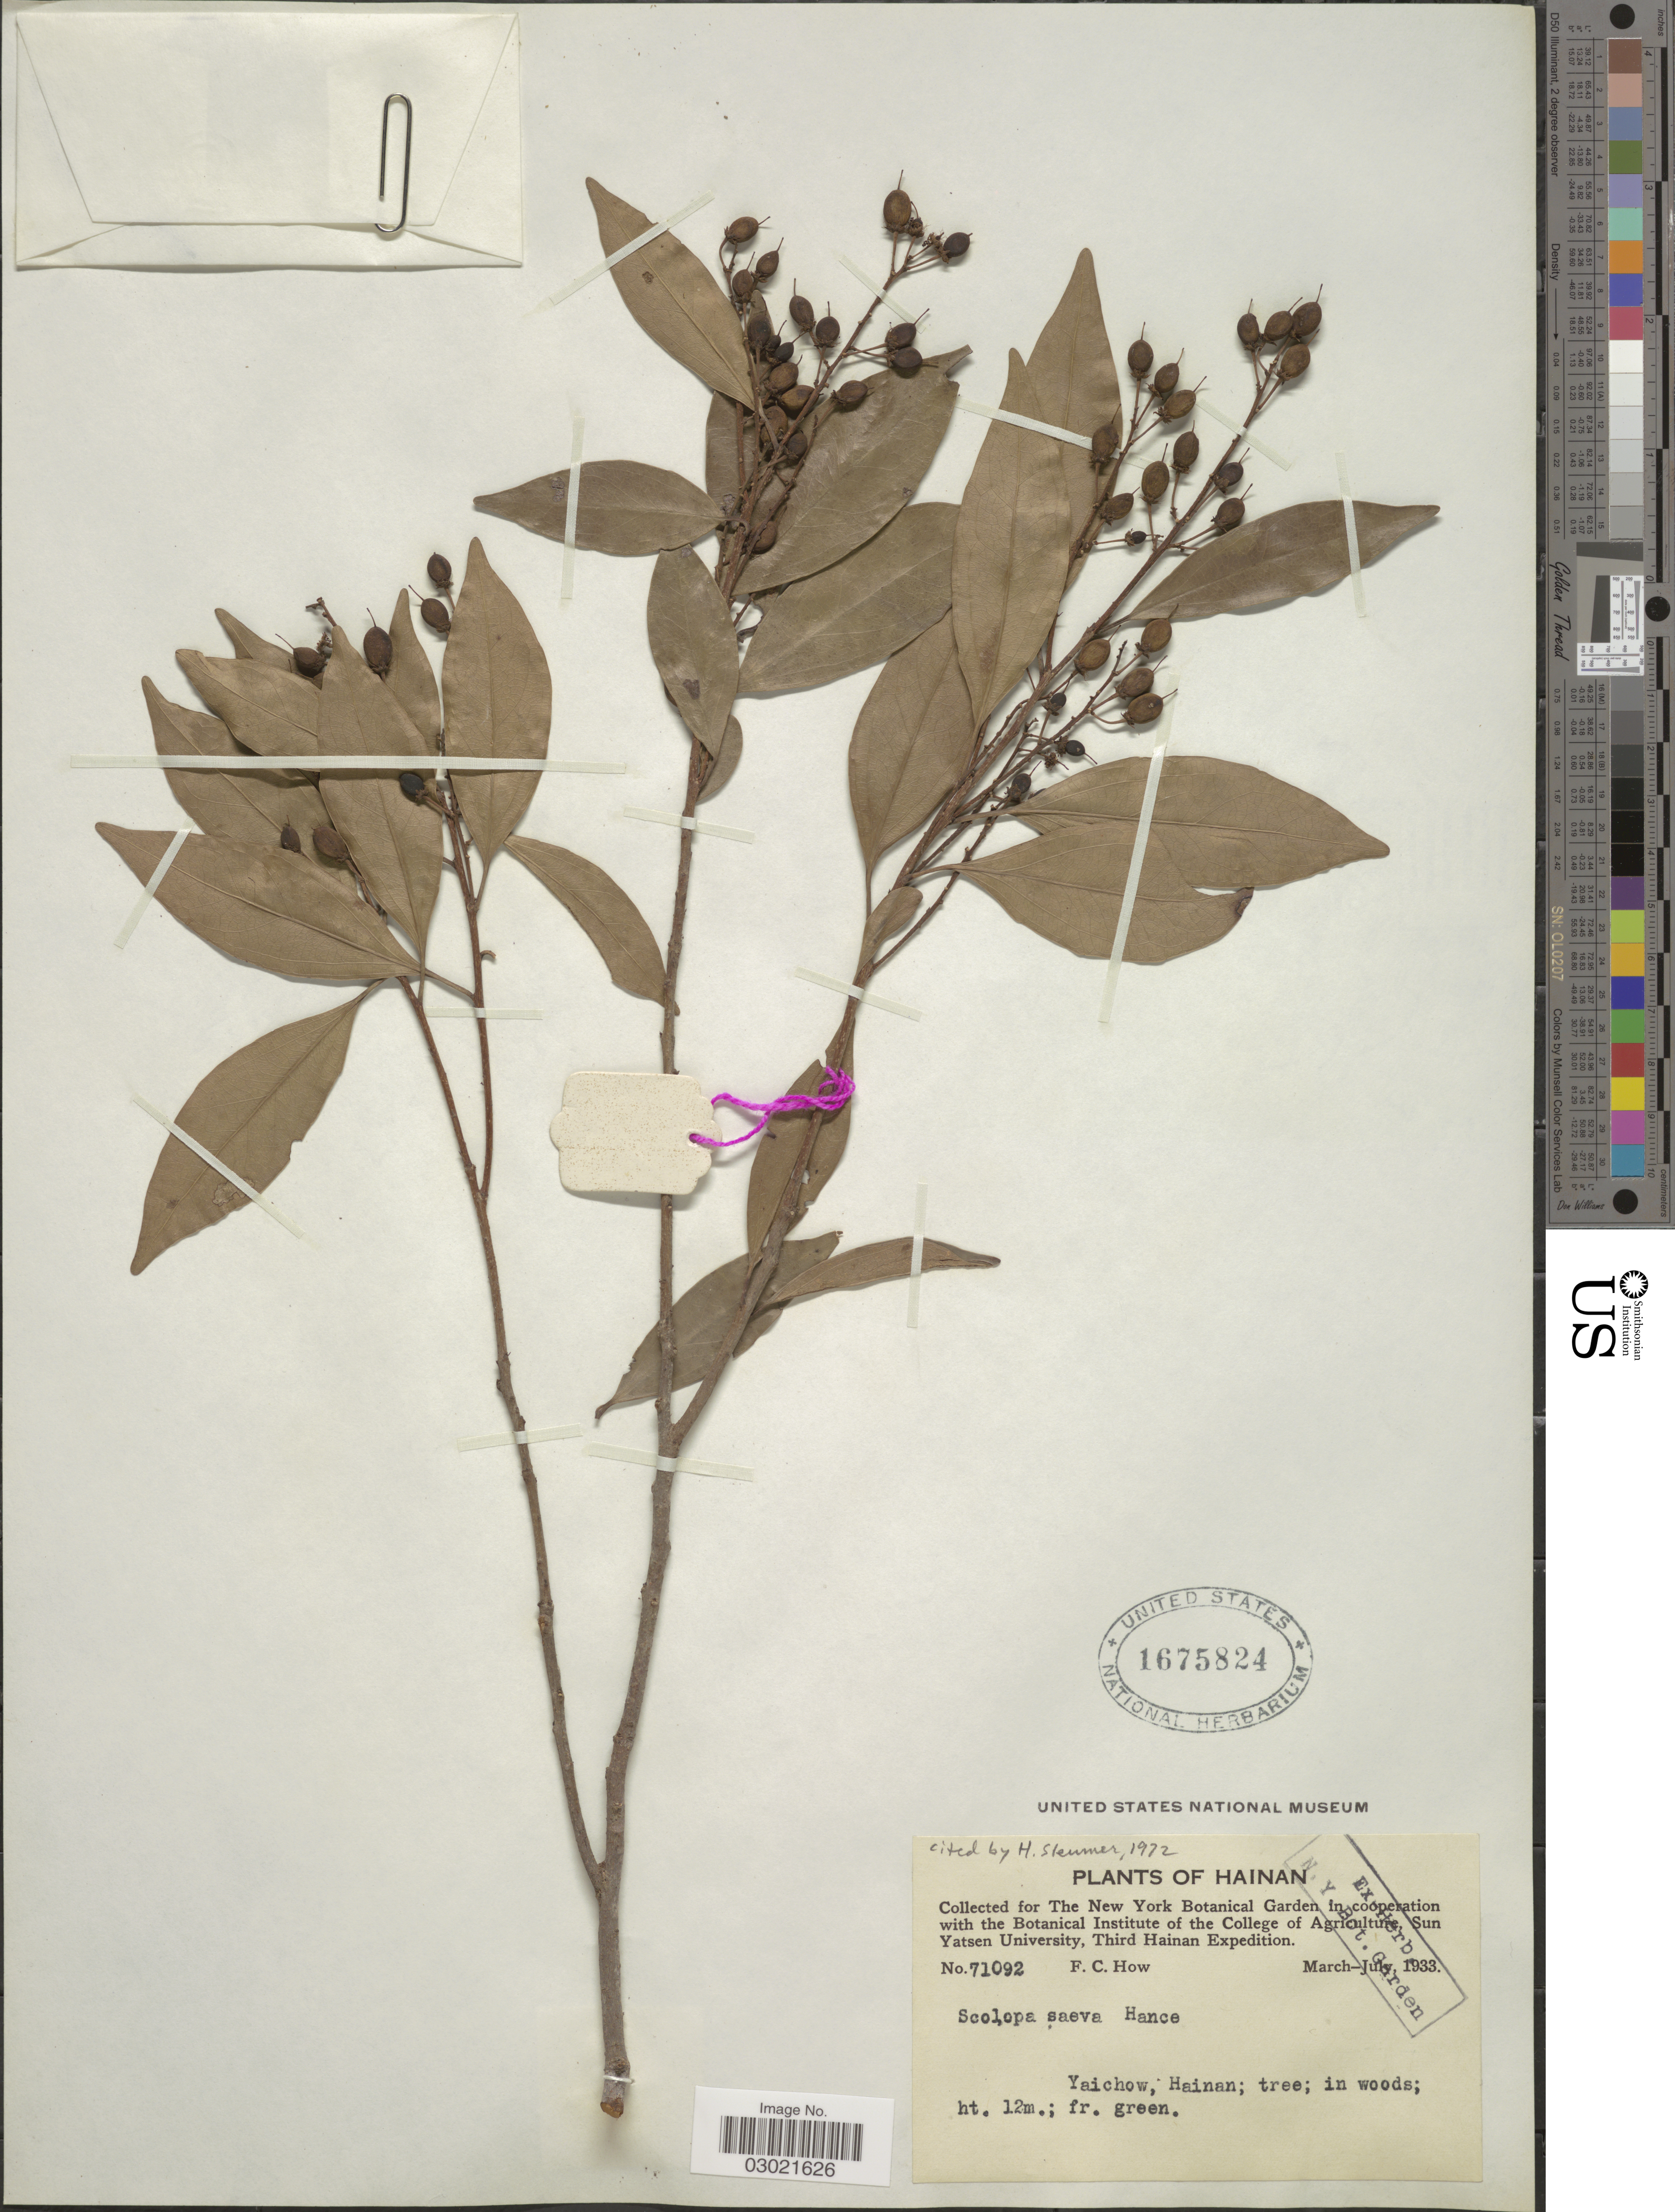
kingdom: Plantae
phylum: Tracheophyta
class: Magnoliopsida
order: Malpighiales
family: Salicaceae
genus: Scolopia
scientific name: Scolopia saeva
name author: (Hance) Hance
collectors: F. C. How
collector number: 71092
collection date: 1933-03/1933-07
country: China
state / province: Hainan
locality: Yaichow.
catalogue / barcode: US 1675824